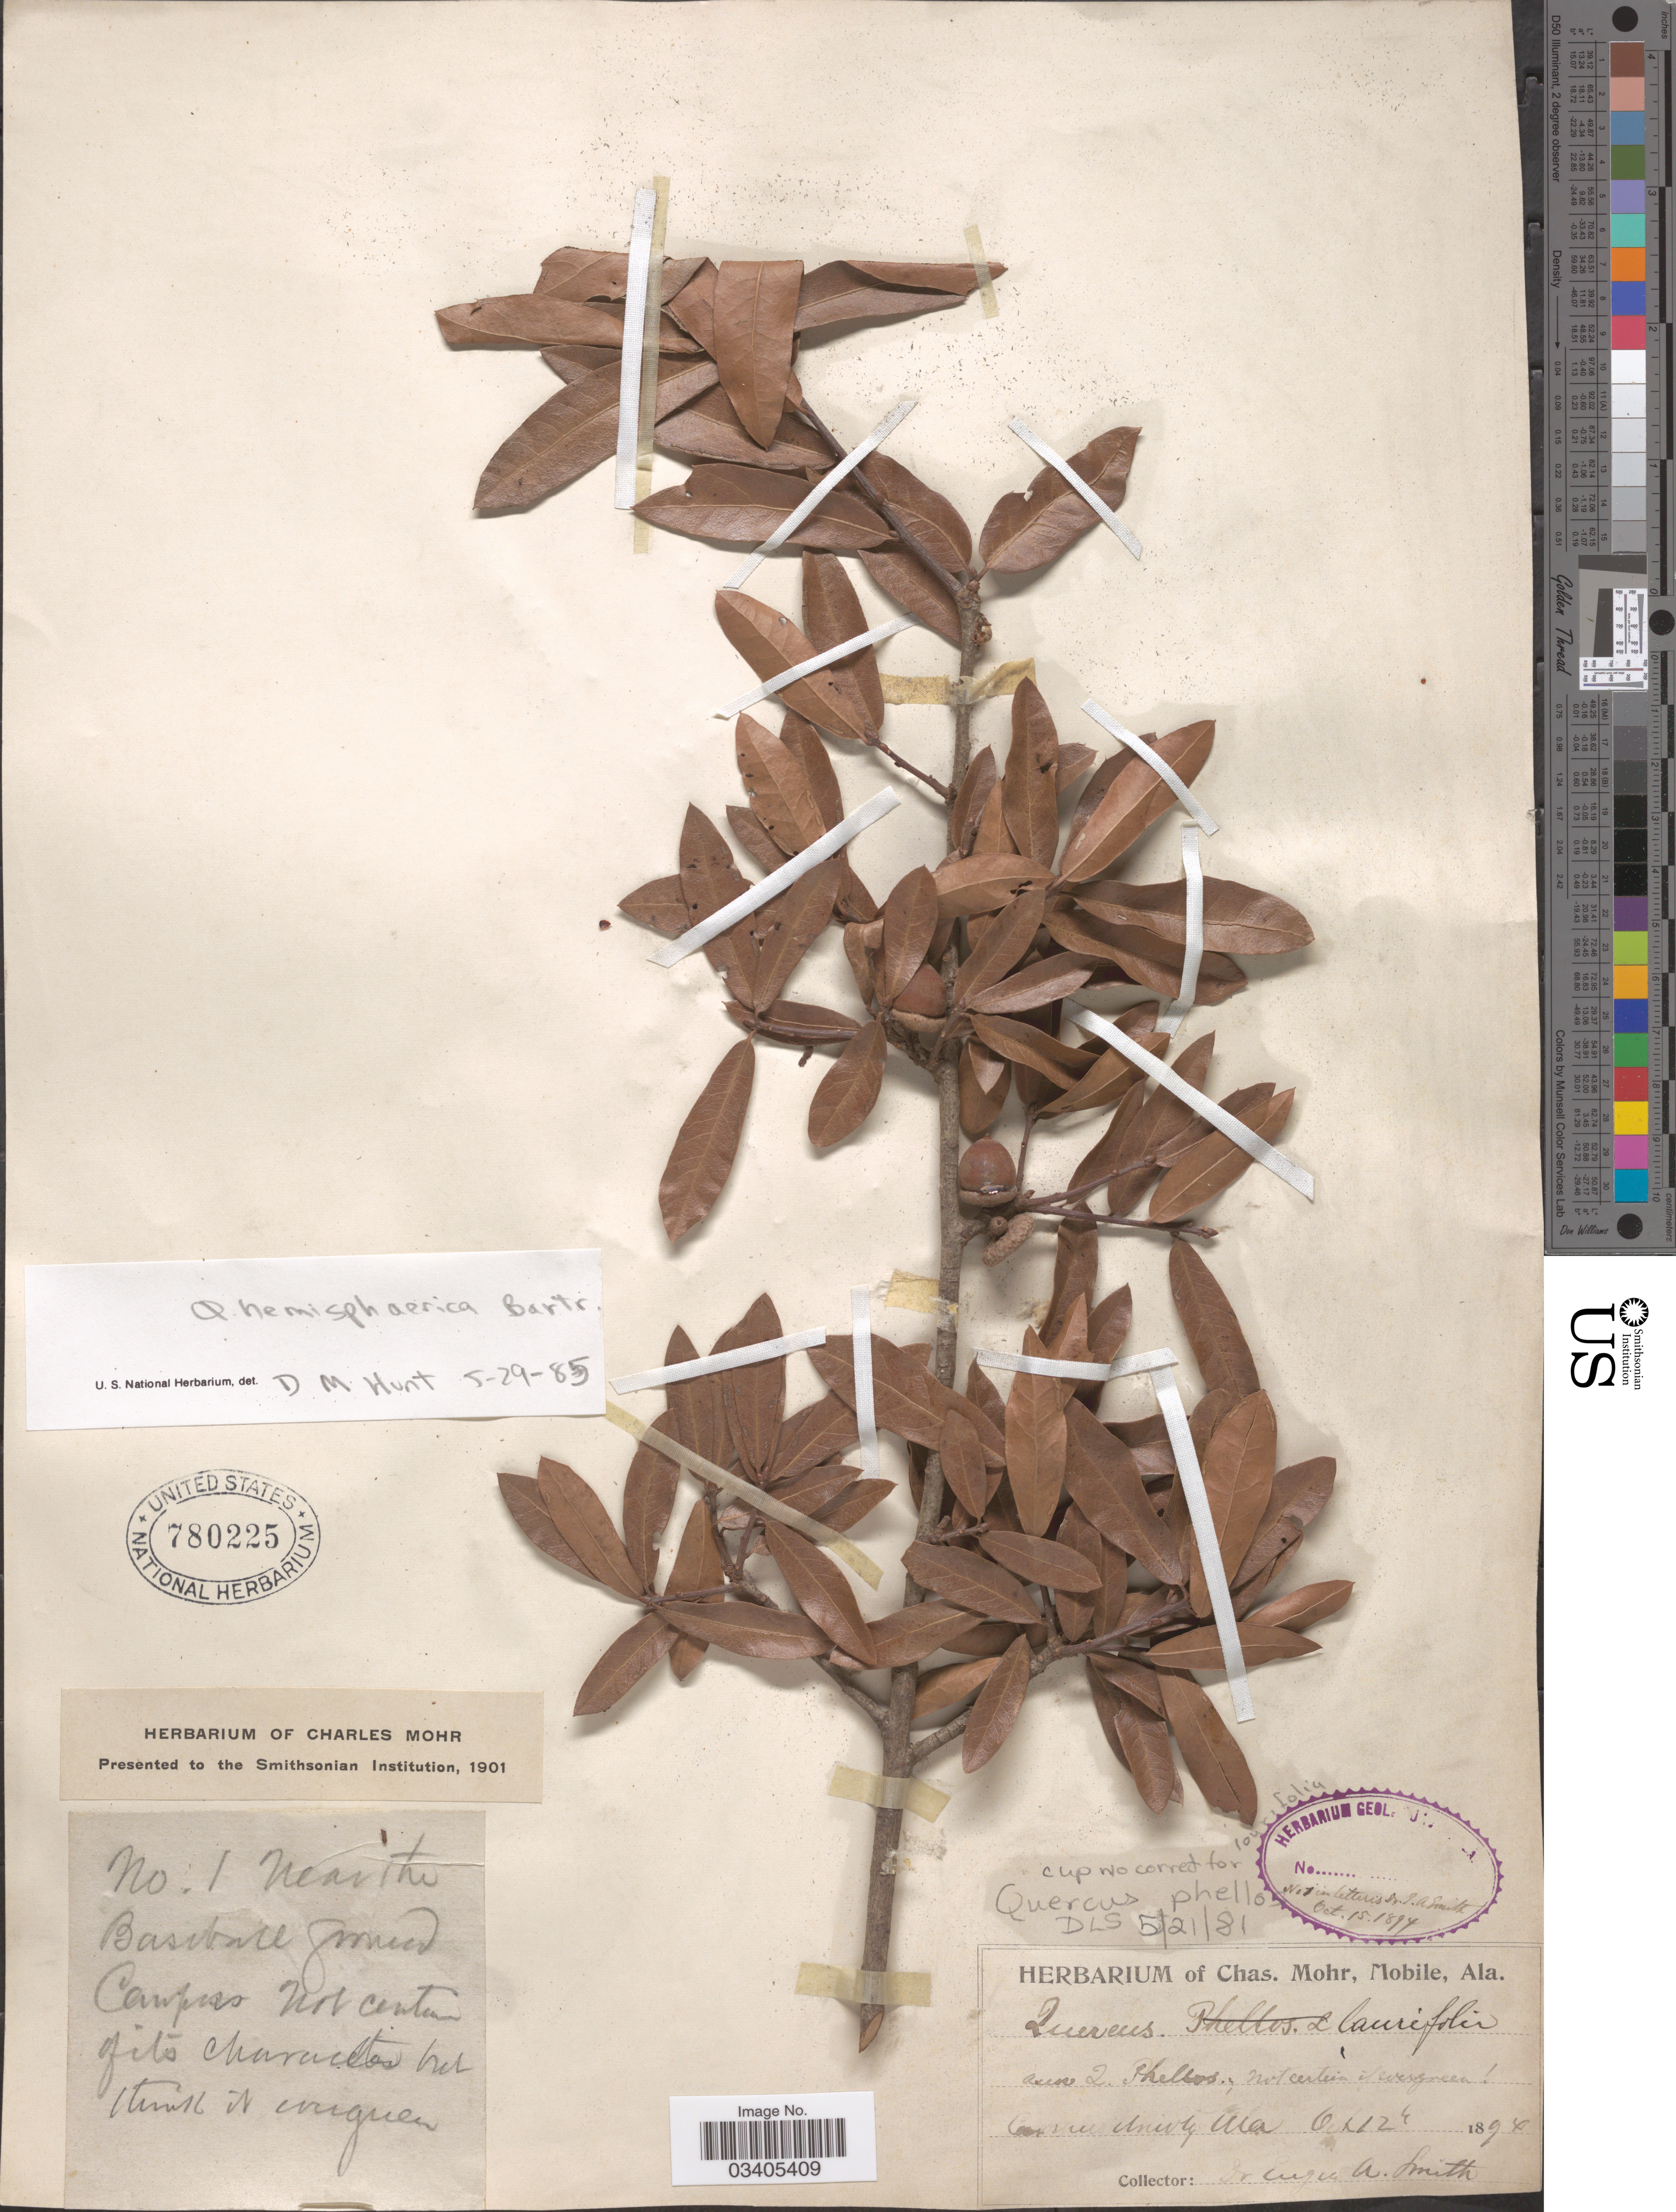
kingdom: Plantae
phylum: Tracheophyta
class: Magnoliopsida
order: Fagales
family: Fagaceae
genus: Quercus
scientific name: Quercus hemisphaerica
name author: W. Bartram ex Willd.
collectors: E. A. Smith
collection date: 1894-10-12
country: United States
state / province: Alabama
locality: Near the baseball ground.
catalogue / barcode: US 780225